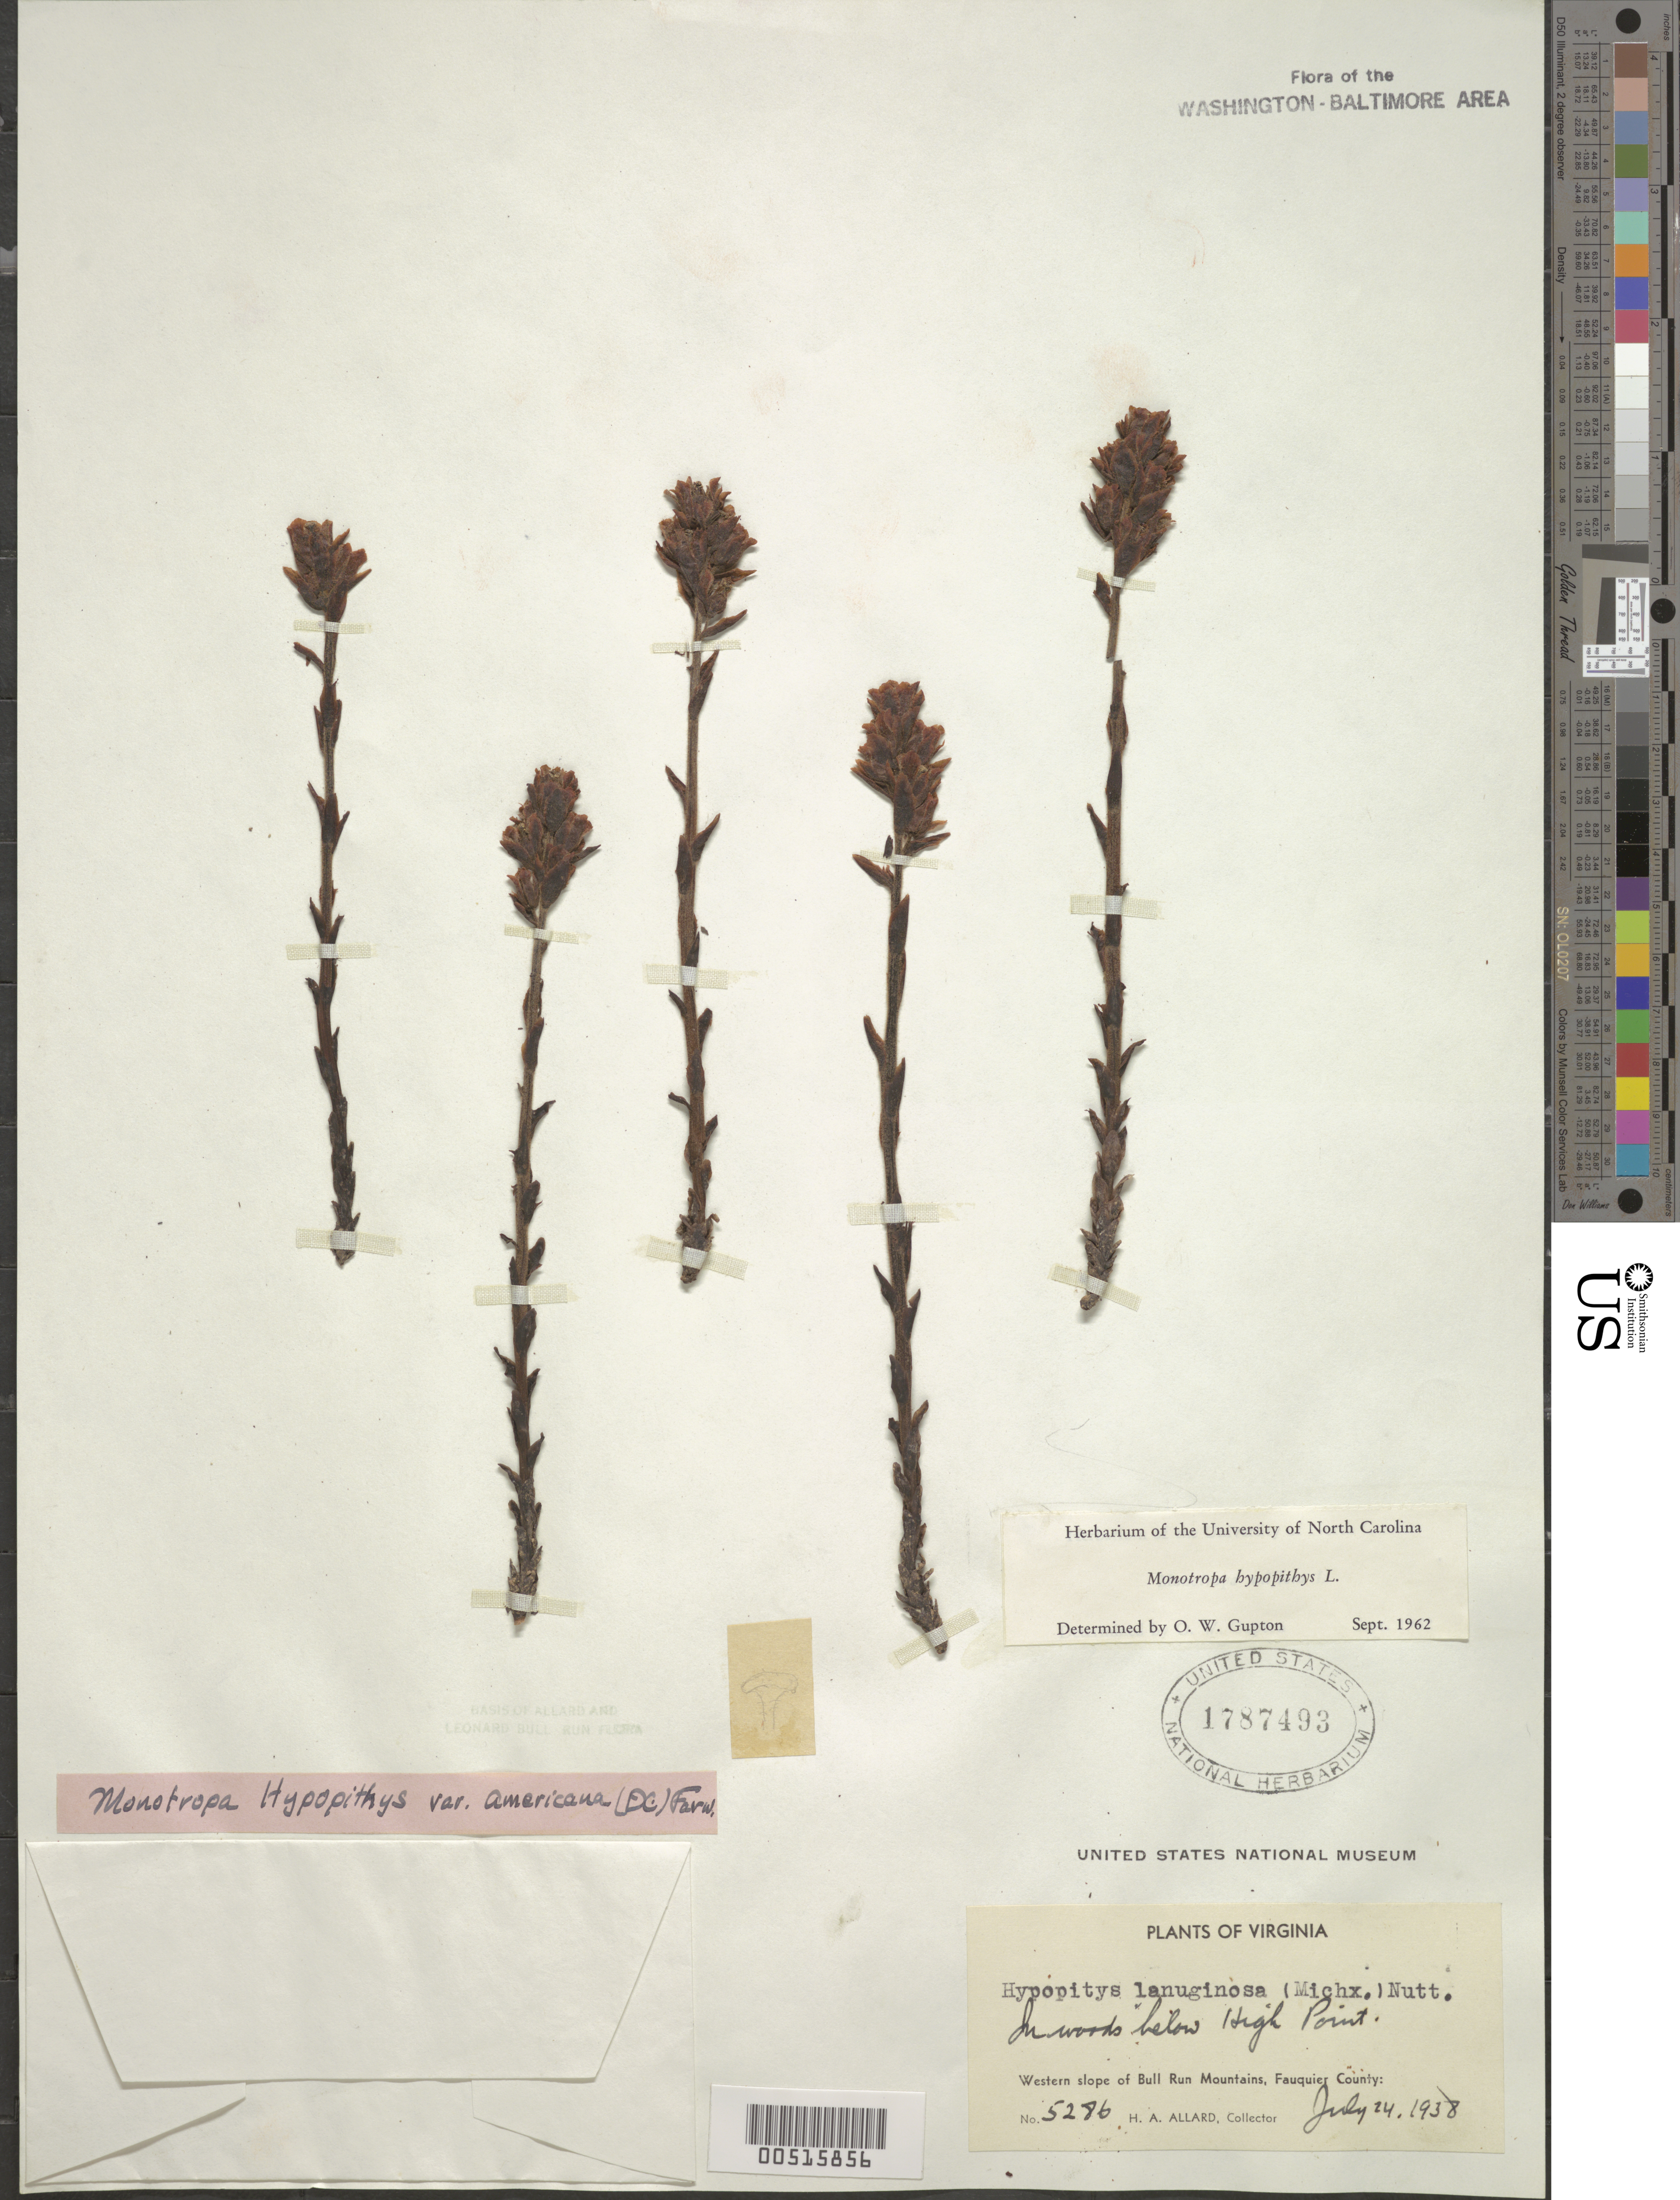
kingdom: Plantae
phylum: Tracheophyta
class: Magnoliopsida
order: Ericales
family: Ericaceae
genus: Hypopitys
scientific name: Hypopitys monotropa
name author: Crantz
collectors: H. A. Allard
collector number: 5286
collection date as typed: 24 Jul 1938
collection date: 1938-07-24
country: United States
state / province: Virginia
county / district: Fauquier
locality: Bull Run Mountains, west slope, below High Point Bull Run Mountains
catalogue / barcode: US 1787493